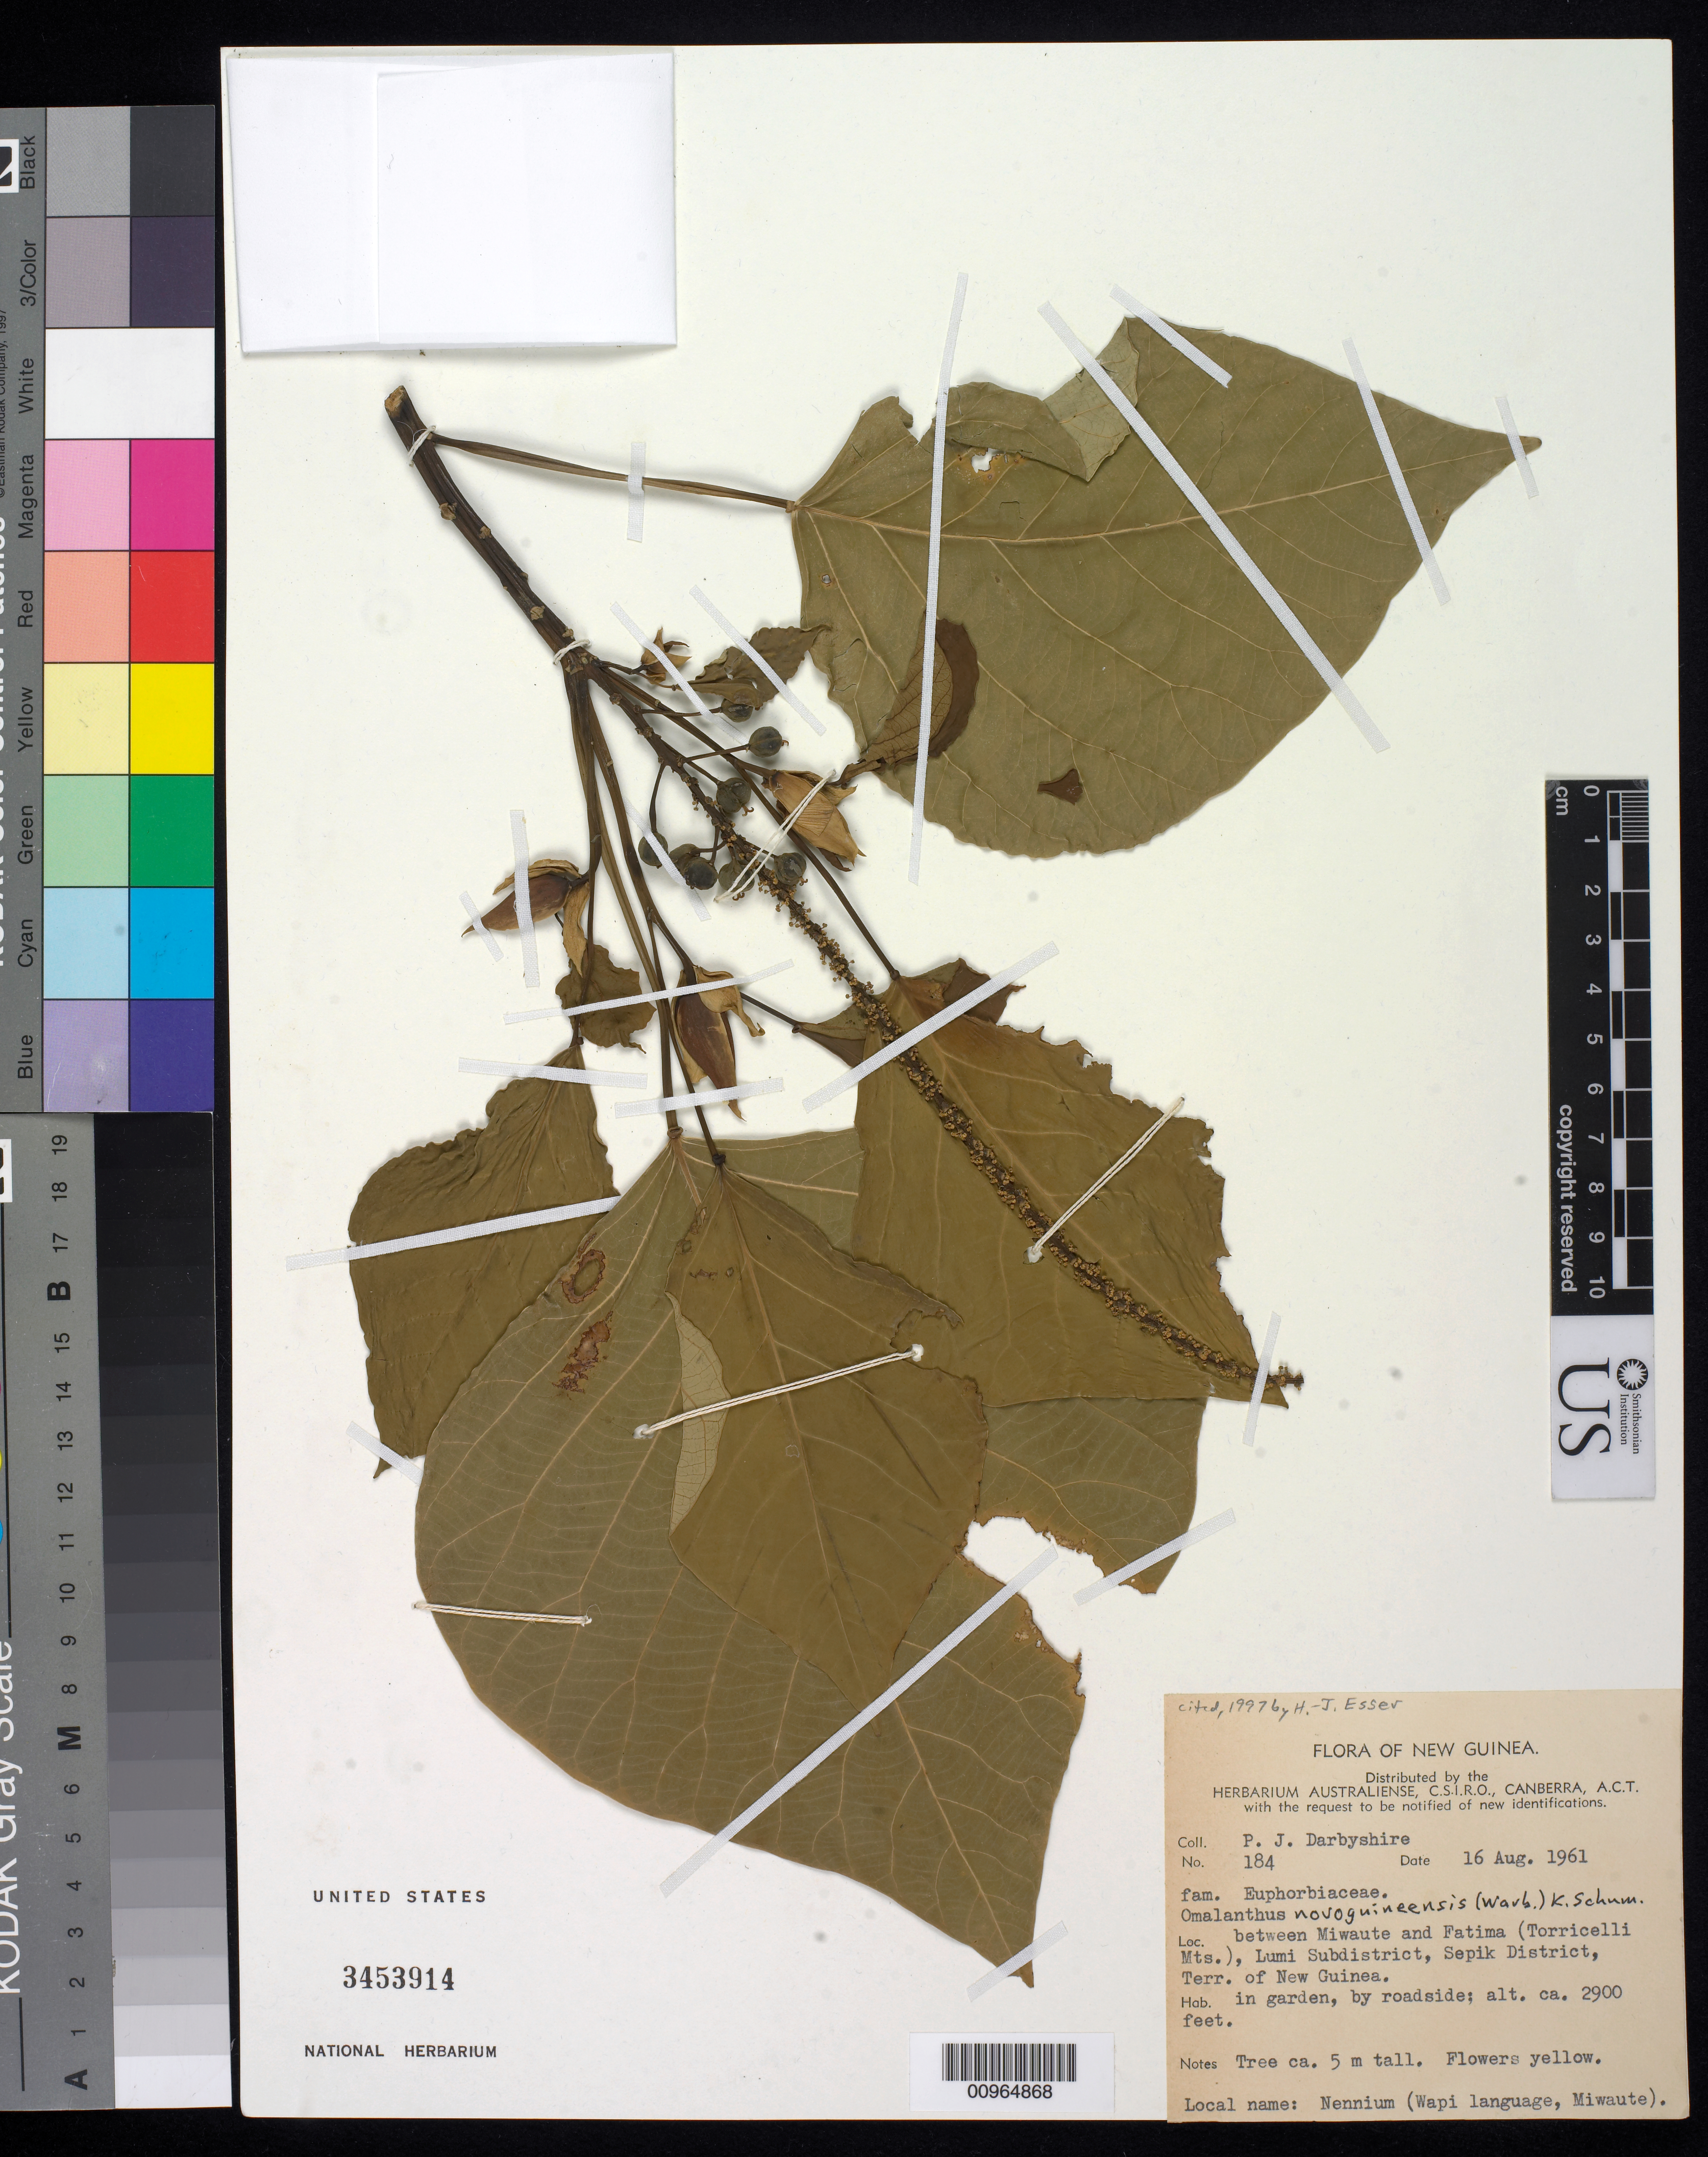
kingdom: Plantae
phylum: Tracheophyta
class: Magnoliopsida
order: Malpighiales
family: Euphorbiaceae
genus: Homalanthus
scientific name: Homalanthus novoguineensis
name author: (Warb.) K. Schum.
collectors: P. Darbyshire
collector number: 184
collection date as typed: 16 Aug 1961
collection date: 1961-08-16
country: Papua New Guinea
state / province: Sandaun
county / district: Lumi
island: New Guinea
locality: between Miwaute and Fatima (Torricelli Mts.). In garden, by roadside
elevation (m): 884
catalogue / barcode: US 3453914